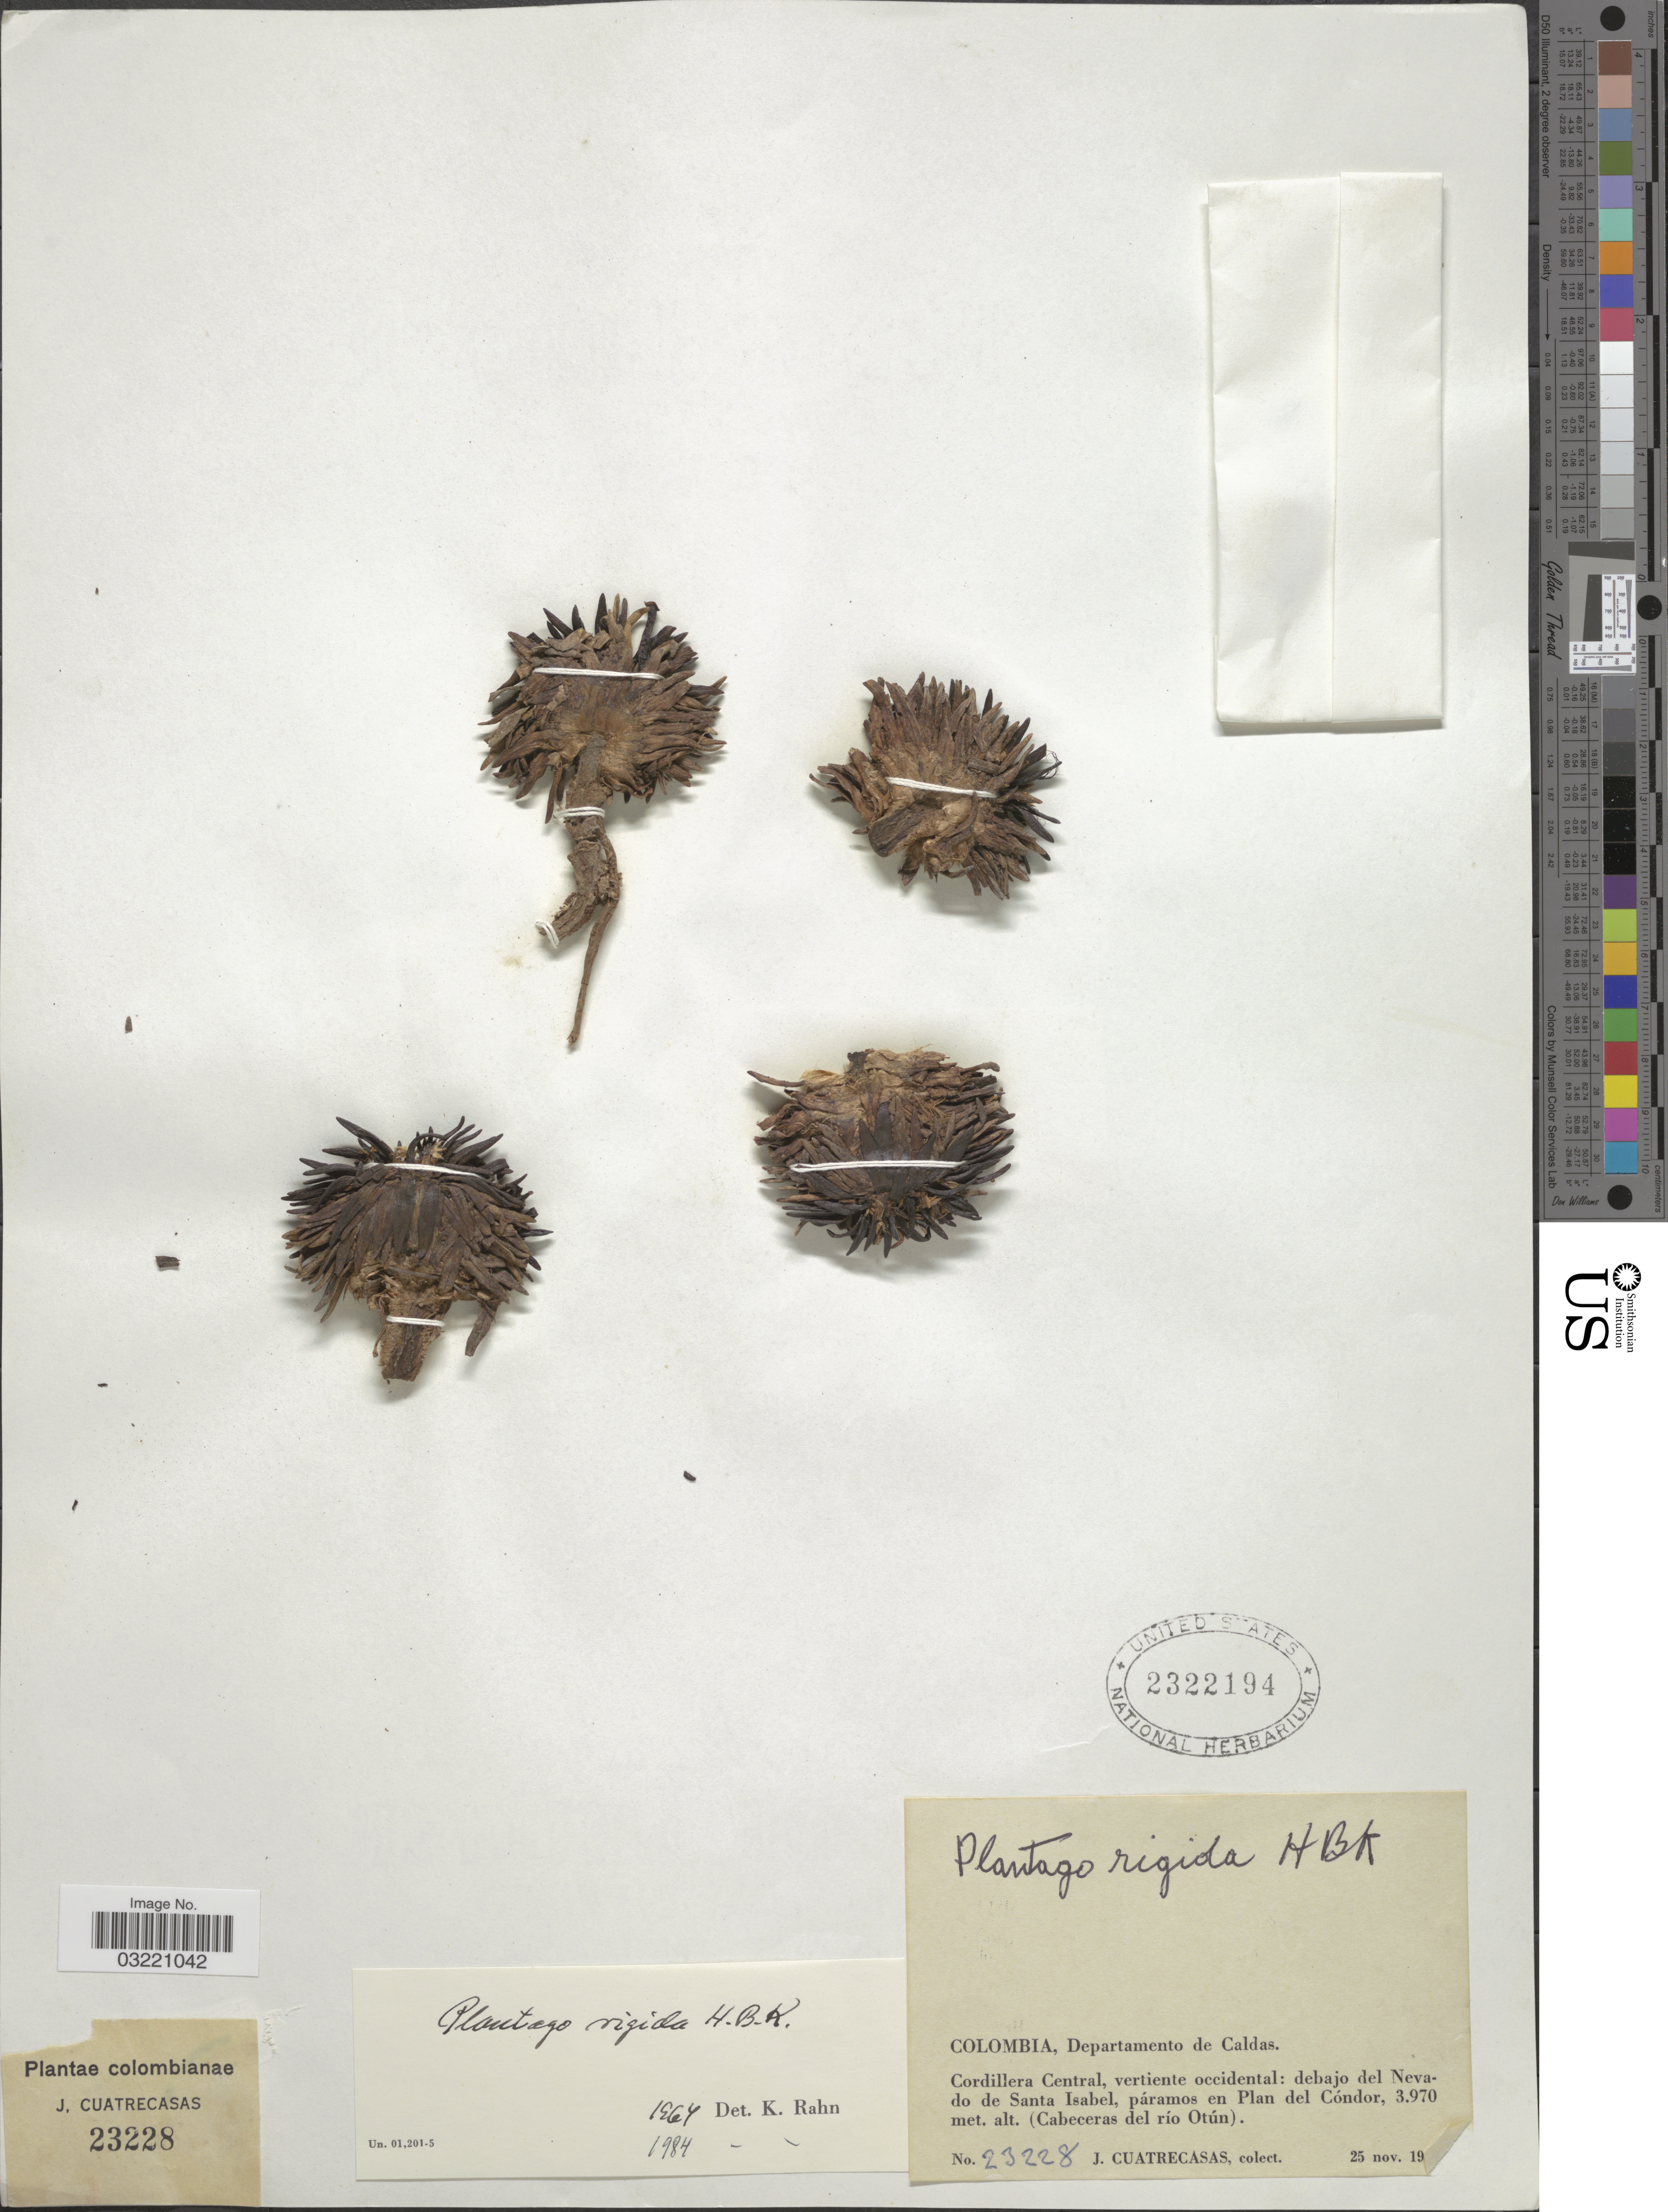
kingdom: Plantae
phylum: Tracheophyta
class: Magnoliopsida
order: Lamiales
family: Plantaginaceae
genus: Plantago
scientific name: Plantago rigida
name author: Kunth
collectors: J. Cuatrecasas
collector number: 23228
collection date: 1930-11-25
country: Colombia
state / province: Caldas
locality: Departamento de Caldas. Cordillera Central, vertiente occidental: debajo del Nevado de Santa Isabel, páramos en Plan del Cóndor. (Cabeceras del río Otún).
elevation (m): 3970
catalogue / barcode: US 2322194